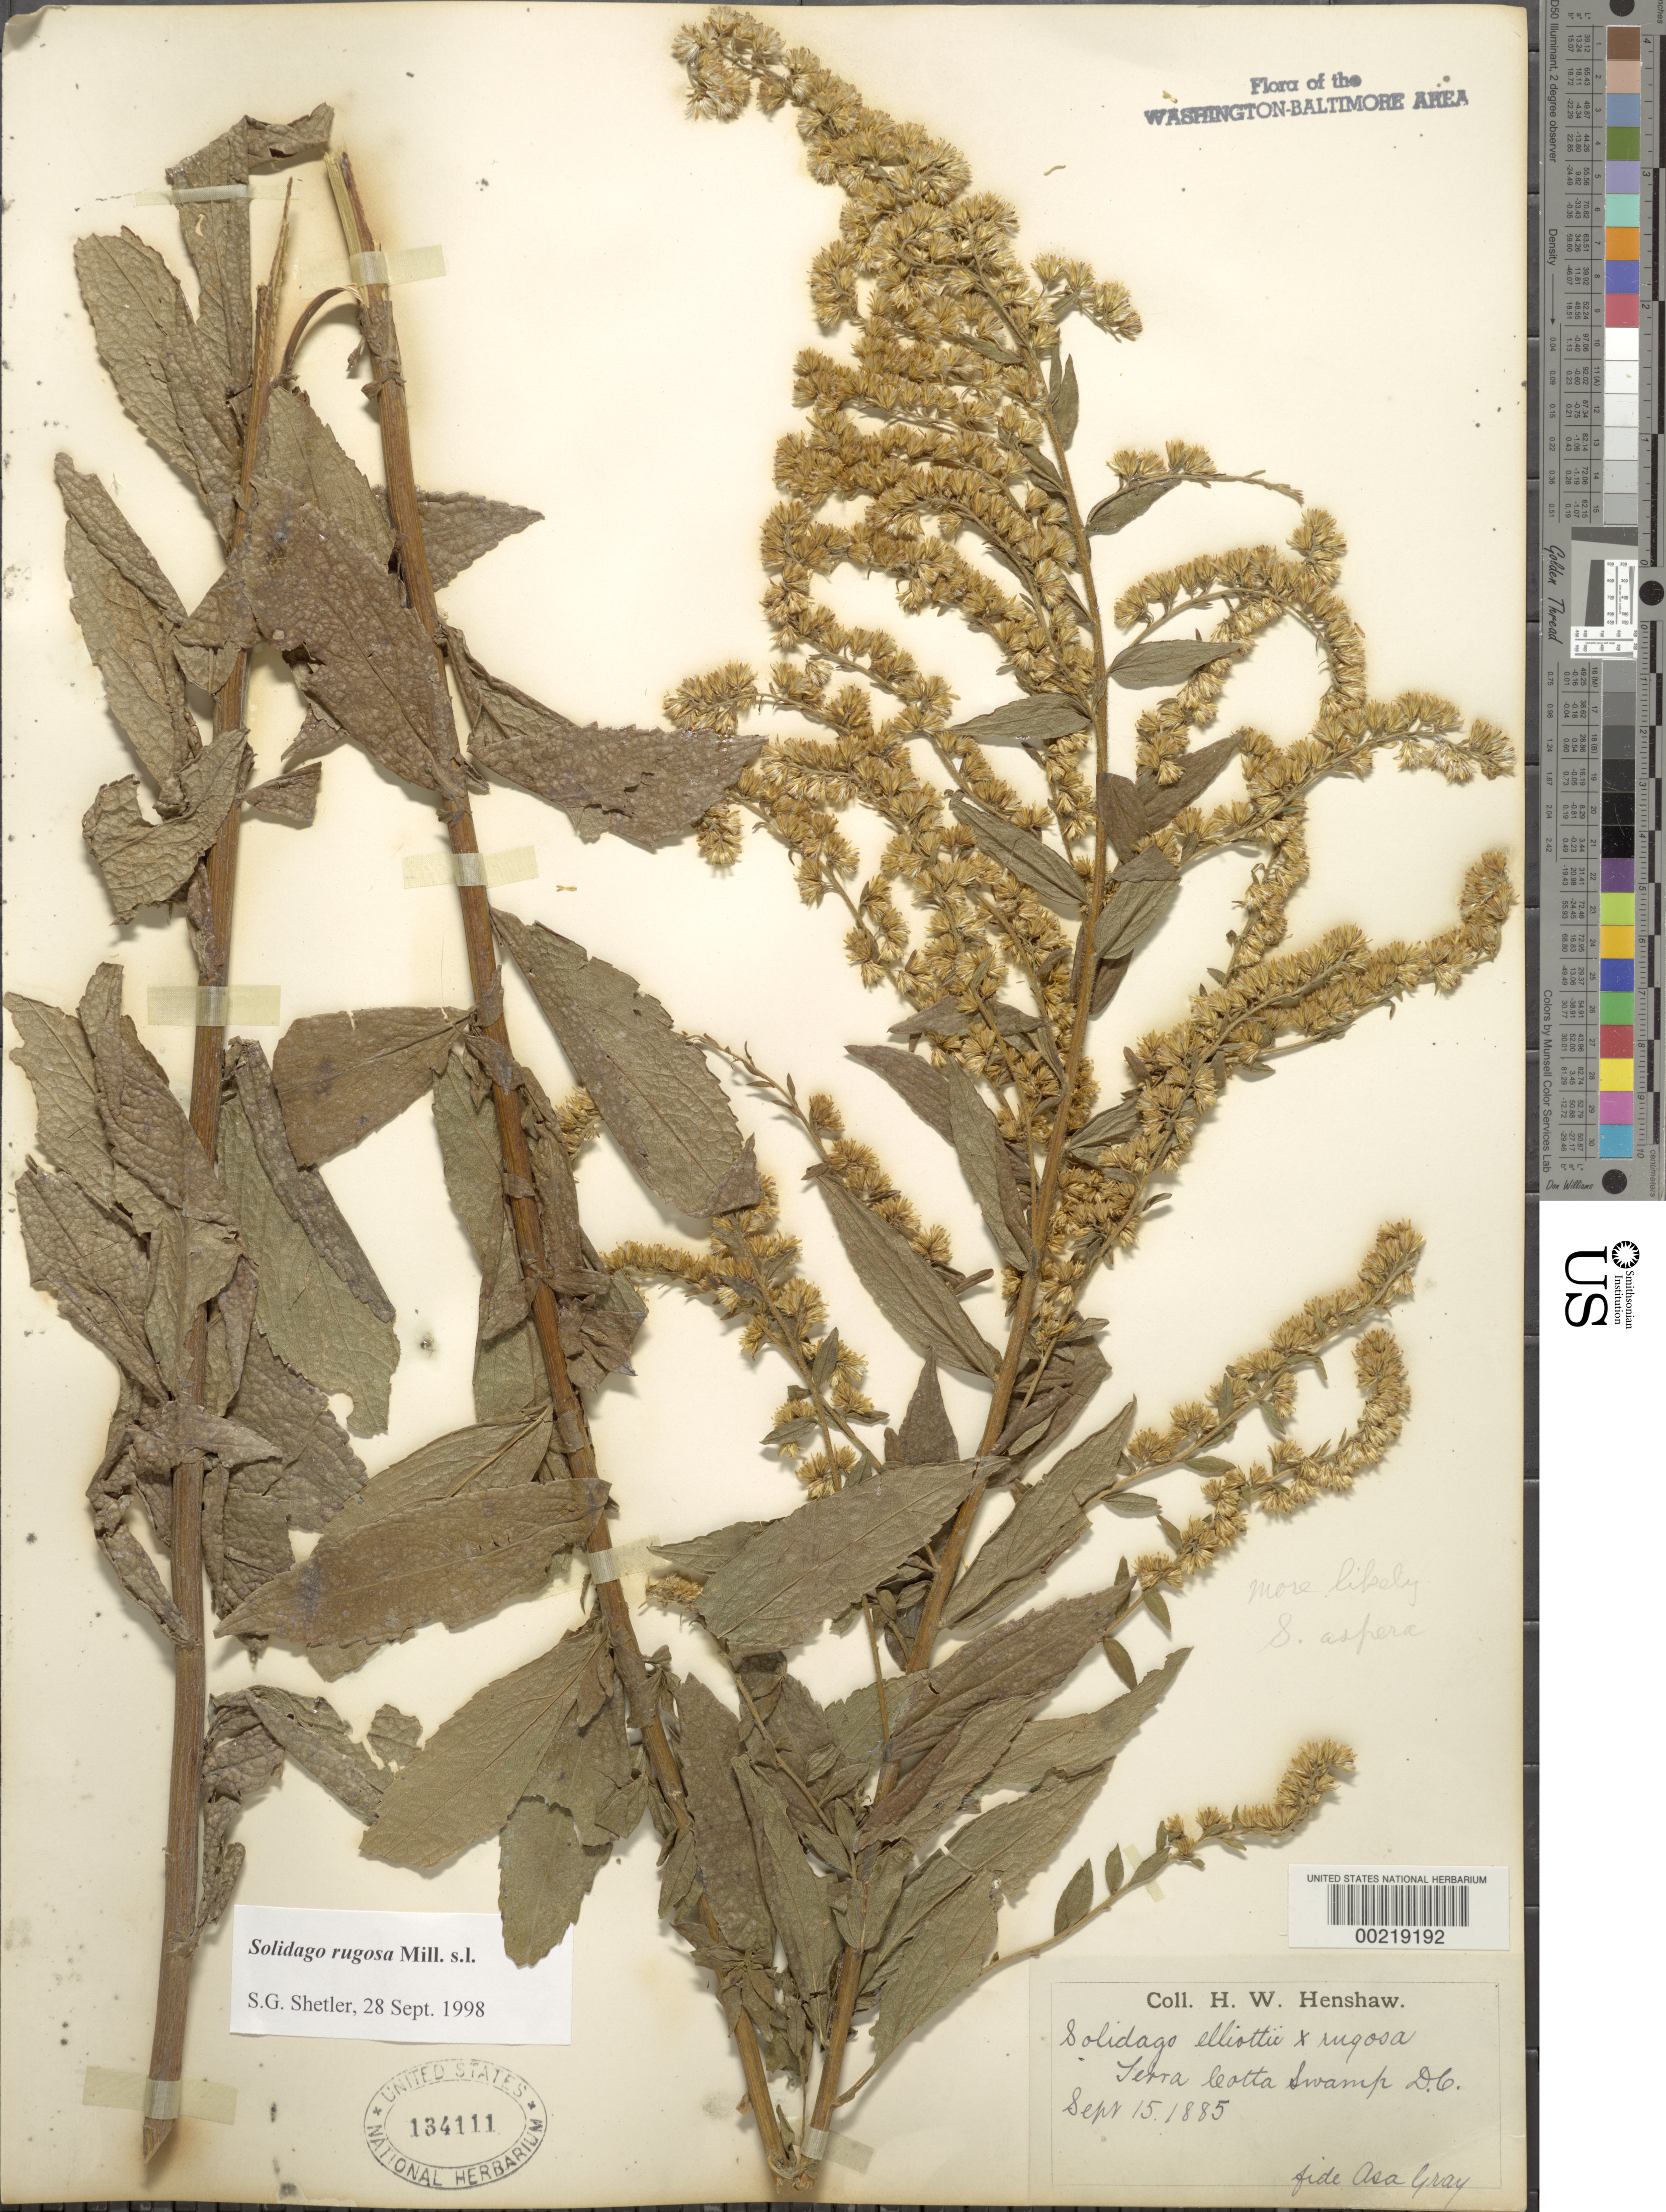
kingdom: Plantae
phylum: Tracheophyta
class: Magnoliopsida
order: Asterales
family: Asteraceae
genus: Solidago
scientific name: Solidago rugosa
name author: Mill.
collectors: H. Henshaw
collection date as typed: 15 Sep 1885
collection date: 1885-09-15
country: United States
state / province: District of Columbia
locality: Terra Cotta Swamp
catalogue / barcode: US 134111